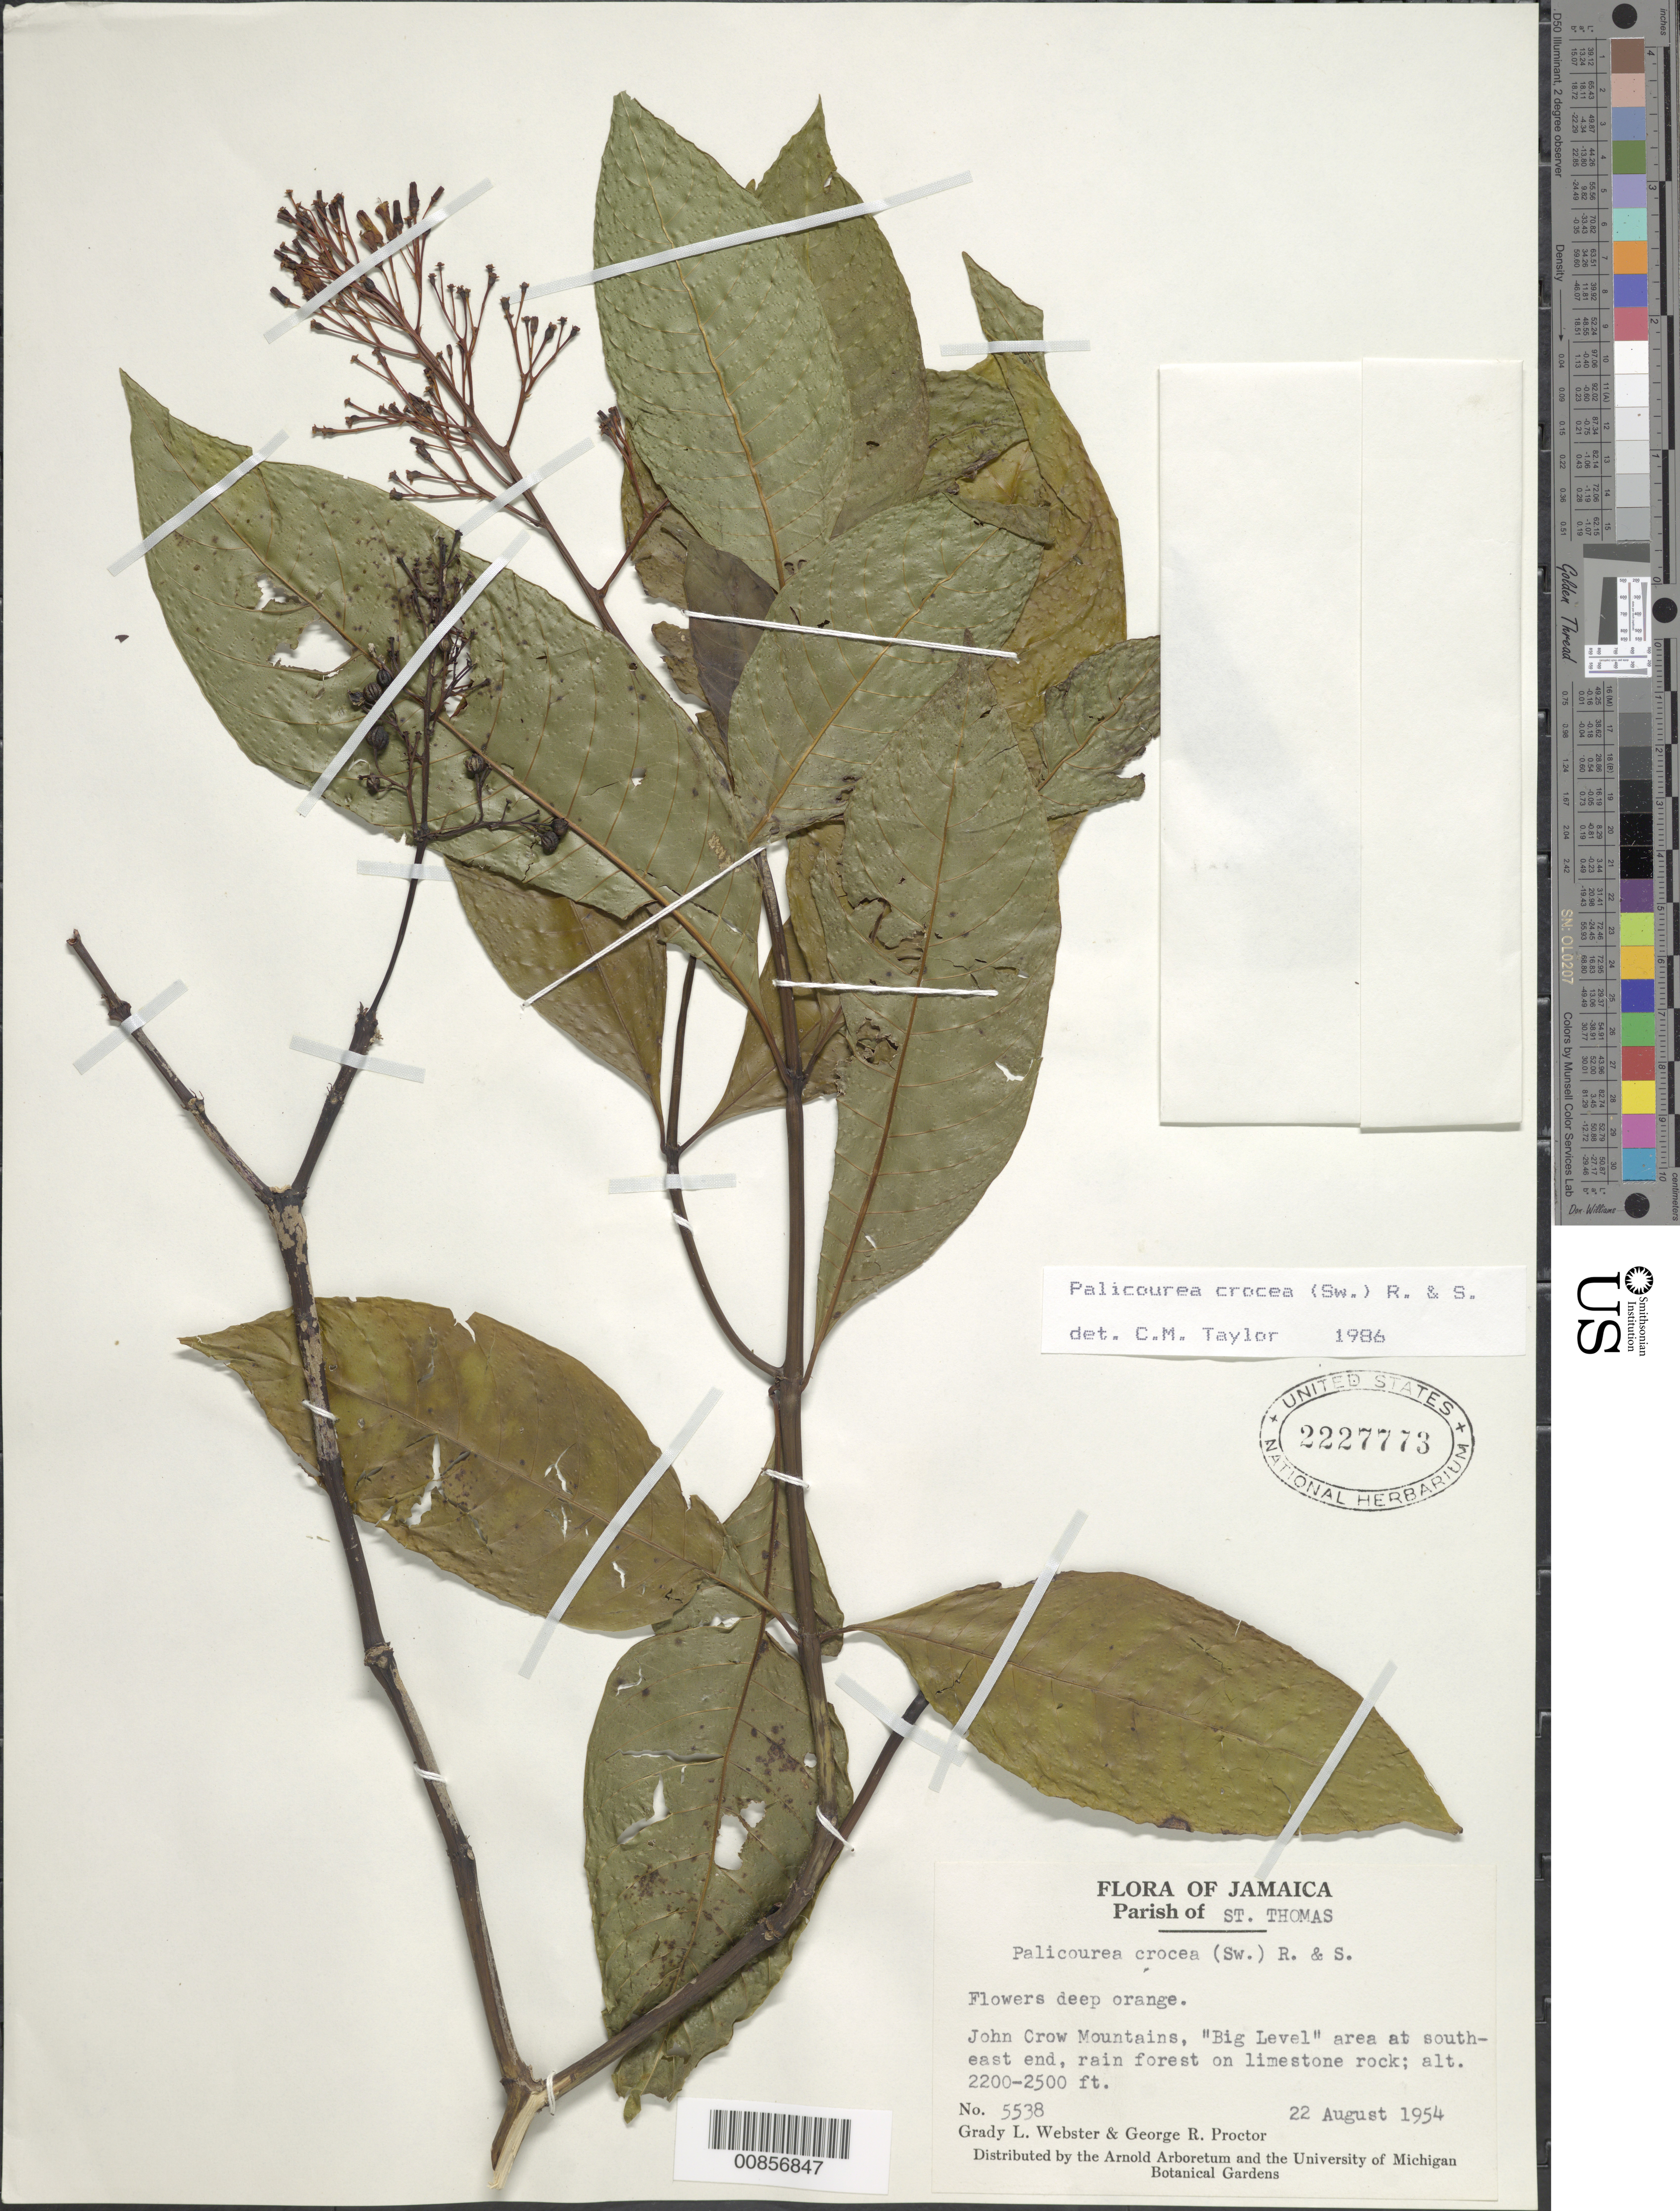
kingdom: Plantae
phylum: Tracheophyta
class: Magnoliopsida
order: Gentianales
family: Rubiaceae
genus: Palicourea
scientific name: Palicourea crocea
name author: (Sw.) Schult.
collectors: G. L. Webster & G. R. Proctor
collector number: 5538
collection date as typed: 22 Aug 1954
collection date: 1954-08-22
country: Jamaica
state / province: Saint Thomas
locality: John Crow Mountains, "Big Level" area at southeast end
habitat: Rainforest on limestone rock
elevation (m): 671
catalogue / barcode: US 2227773